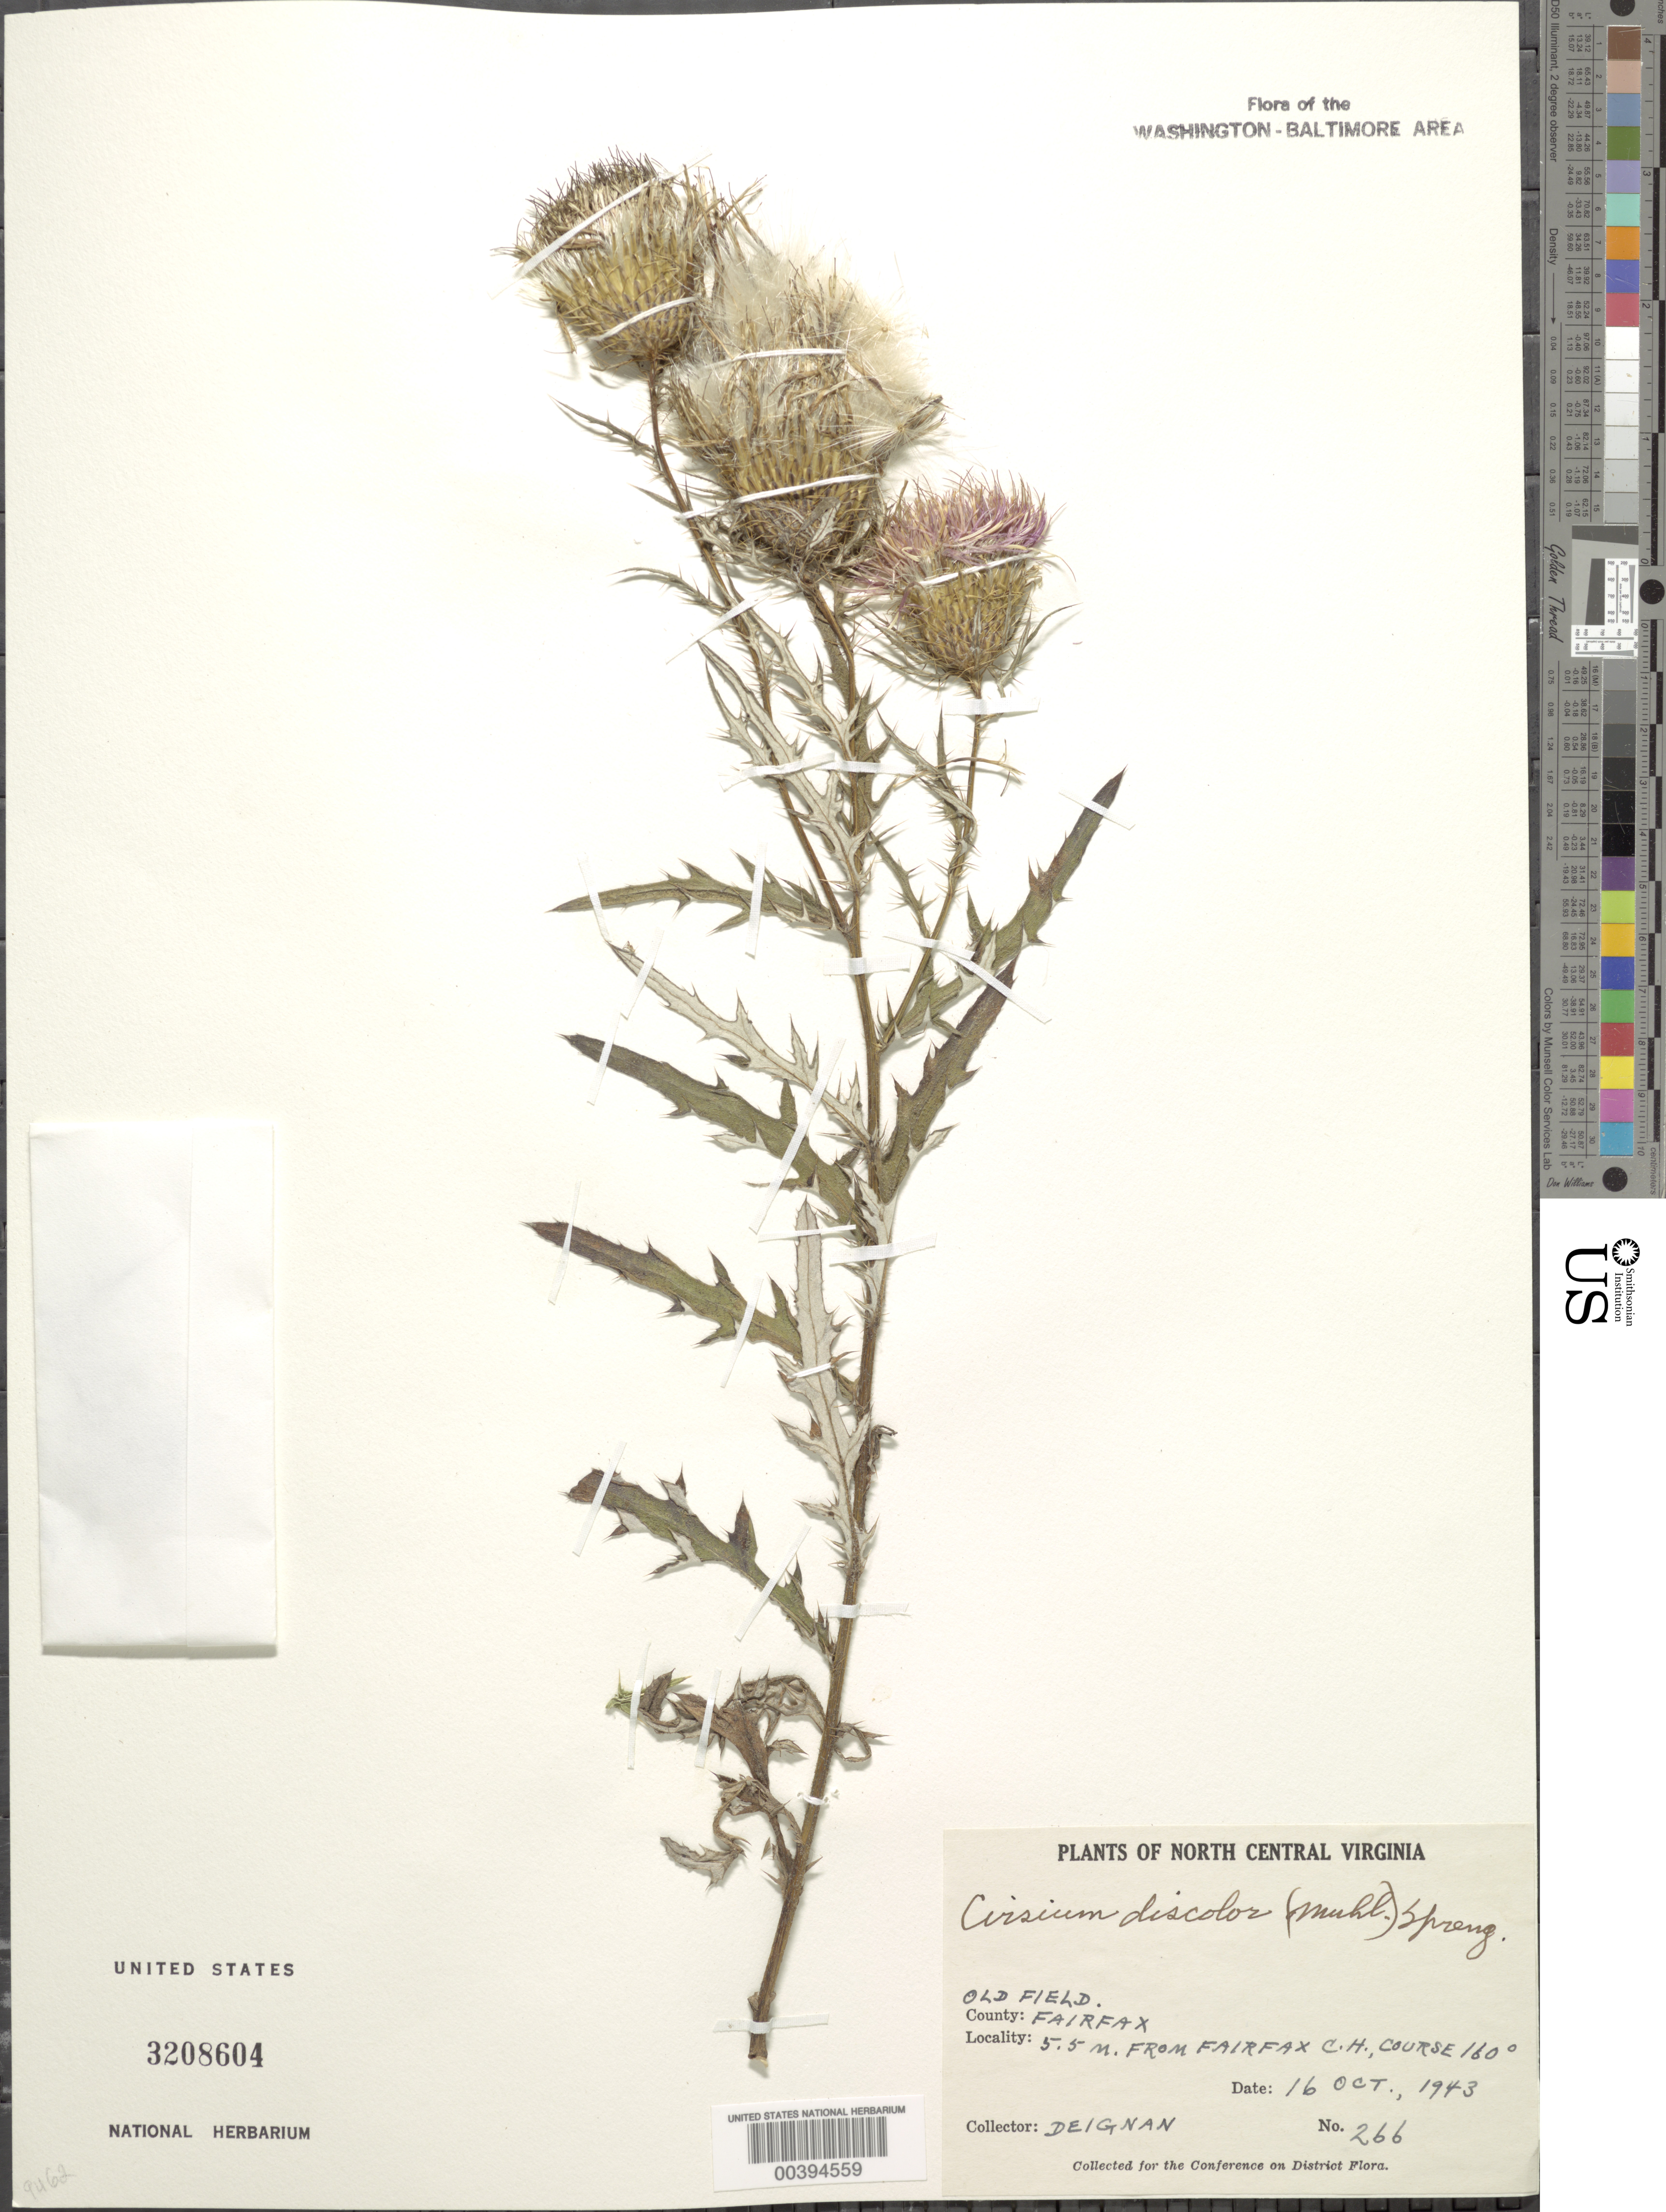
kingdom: Plantae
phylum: Tracheophyta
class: Magnoliopsida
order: Asterales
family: Asteraceae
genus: Cirsium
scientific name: Cirsium discolor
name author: (Muhl. ex Willd.) Spreng.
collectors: H. Deignan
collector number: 266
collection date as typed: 16 Oct 1943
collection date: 1943-10-16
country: United States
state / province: Virginia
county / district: Fairfax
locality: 5.5 M from Fairfax County Court House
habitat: Old field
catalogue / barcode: US 3208604